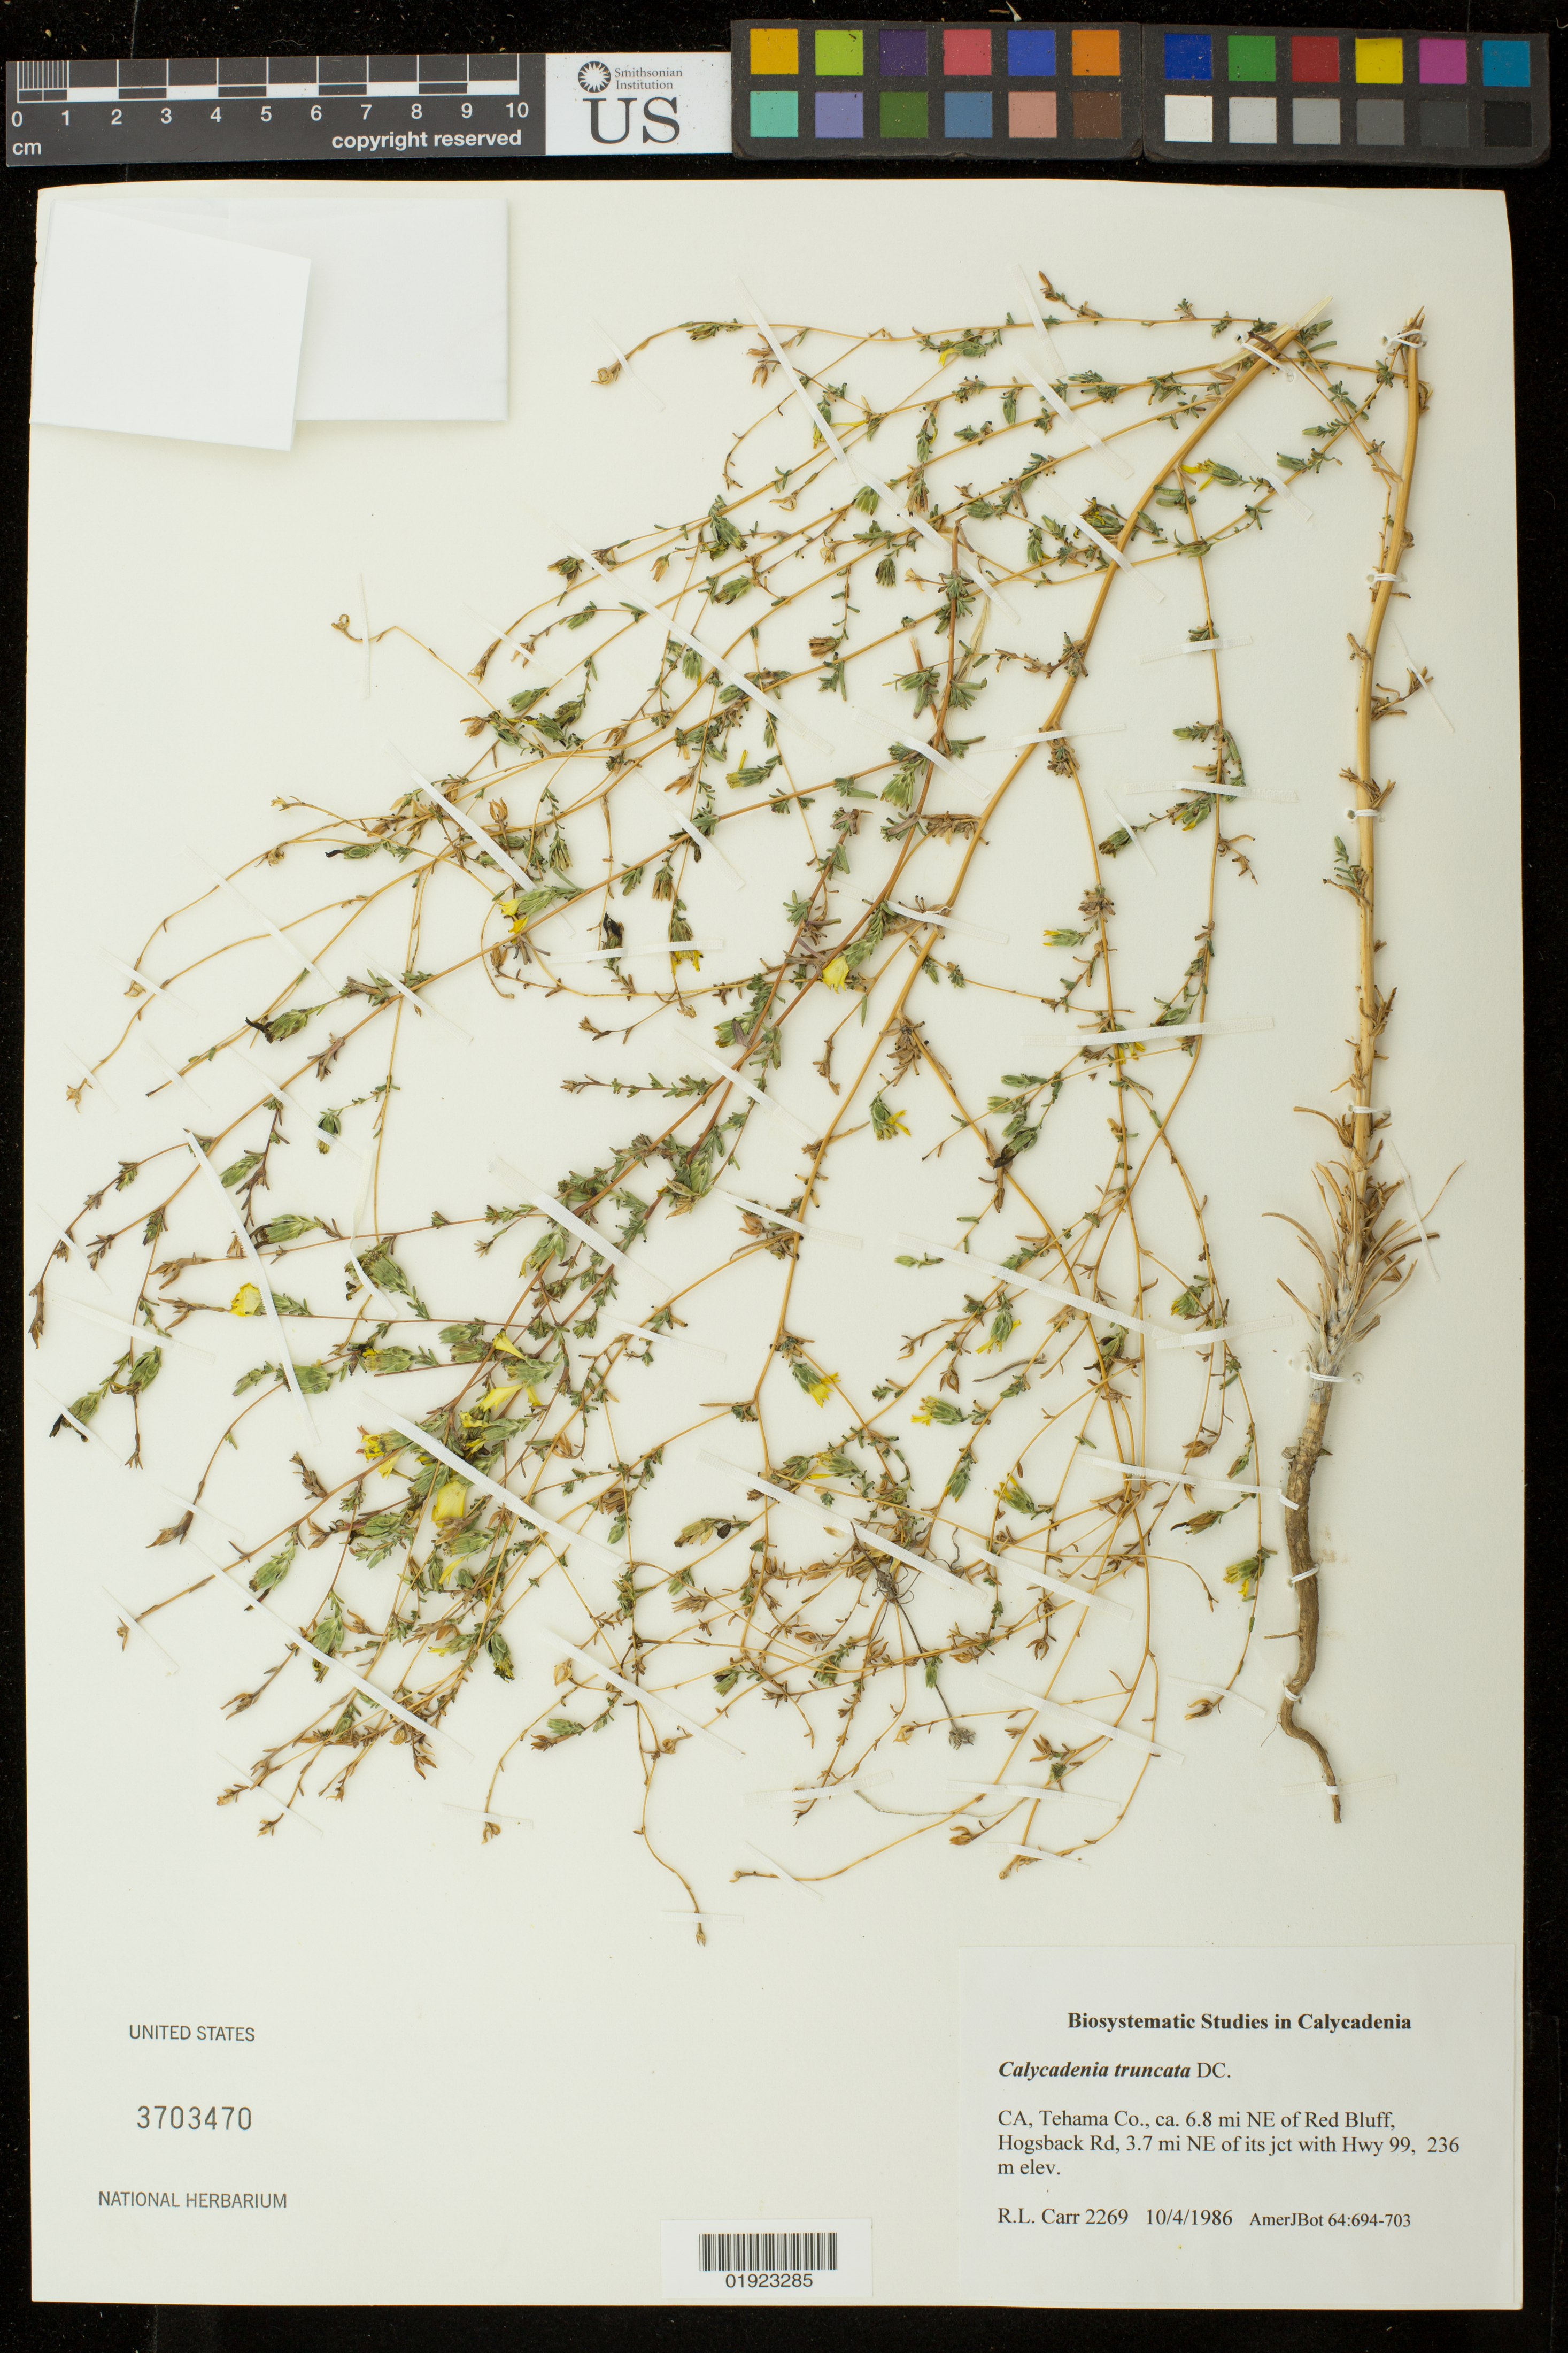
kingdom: Plantae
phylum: Tracheophyta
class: Magnoliopsida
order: Asterales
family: Asteraceae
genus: Calycadenia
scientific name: Calycadenia truncata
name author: DC.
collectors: R. Carr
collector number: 2269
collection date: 1986-10-04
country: United States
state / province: California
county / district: Tehama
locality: ca. 6.8 mi NE of Red Bluff, Hogsback Rd, 3.7 mi NE of its jct with Hwy 99.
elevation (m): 236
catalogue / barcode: US 3703470